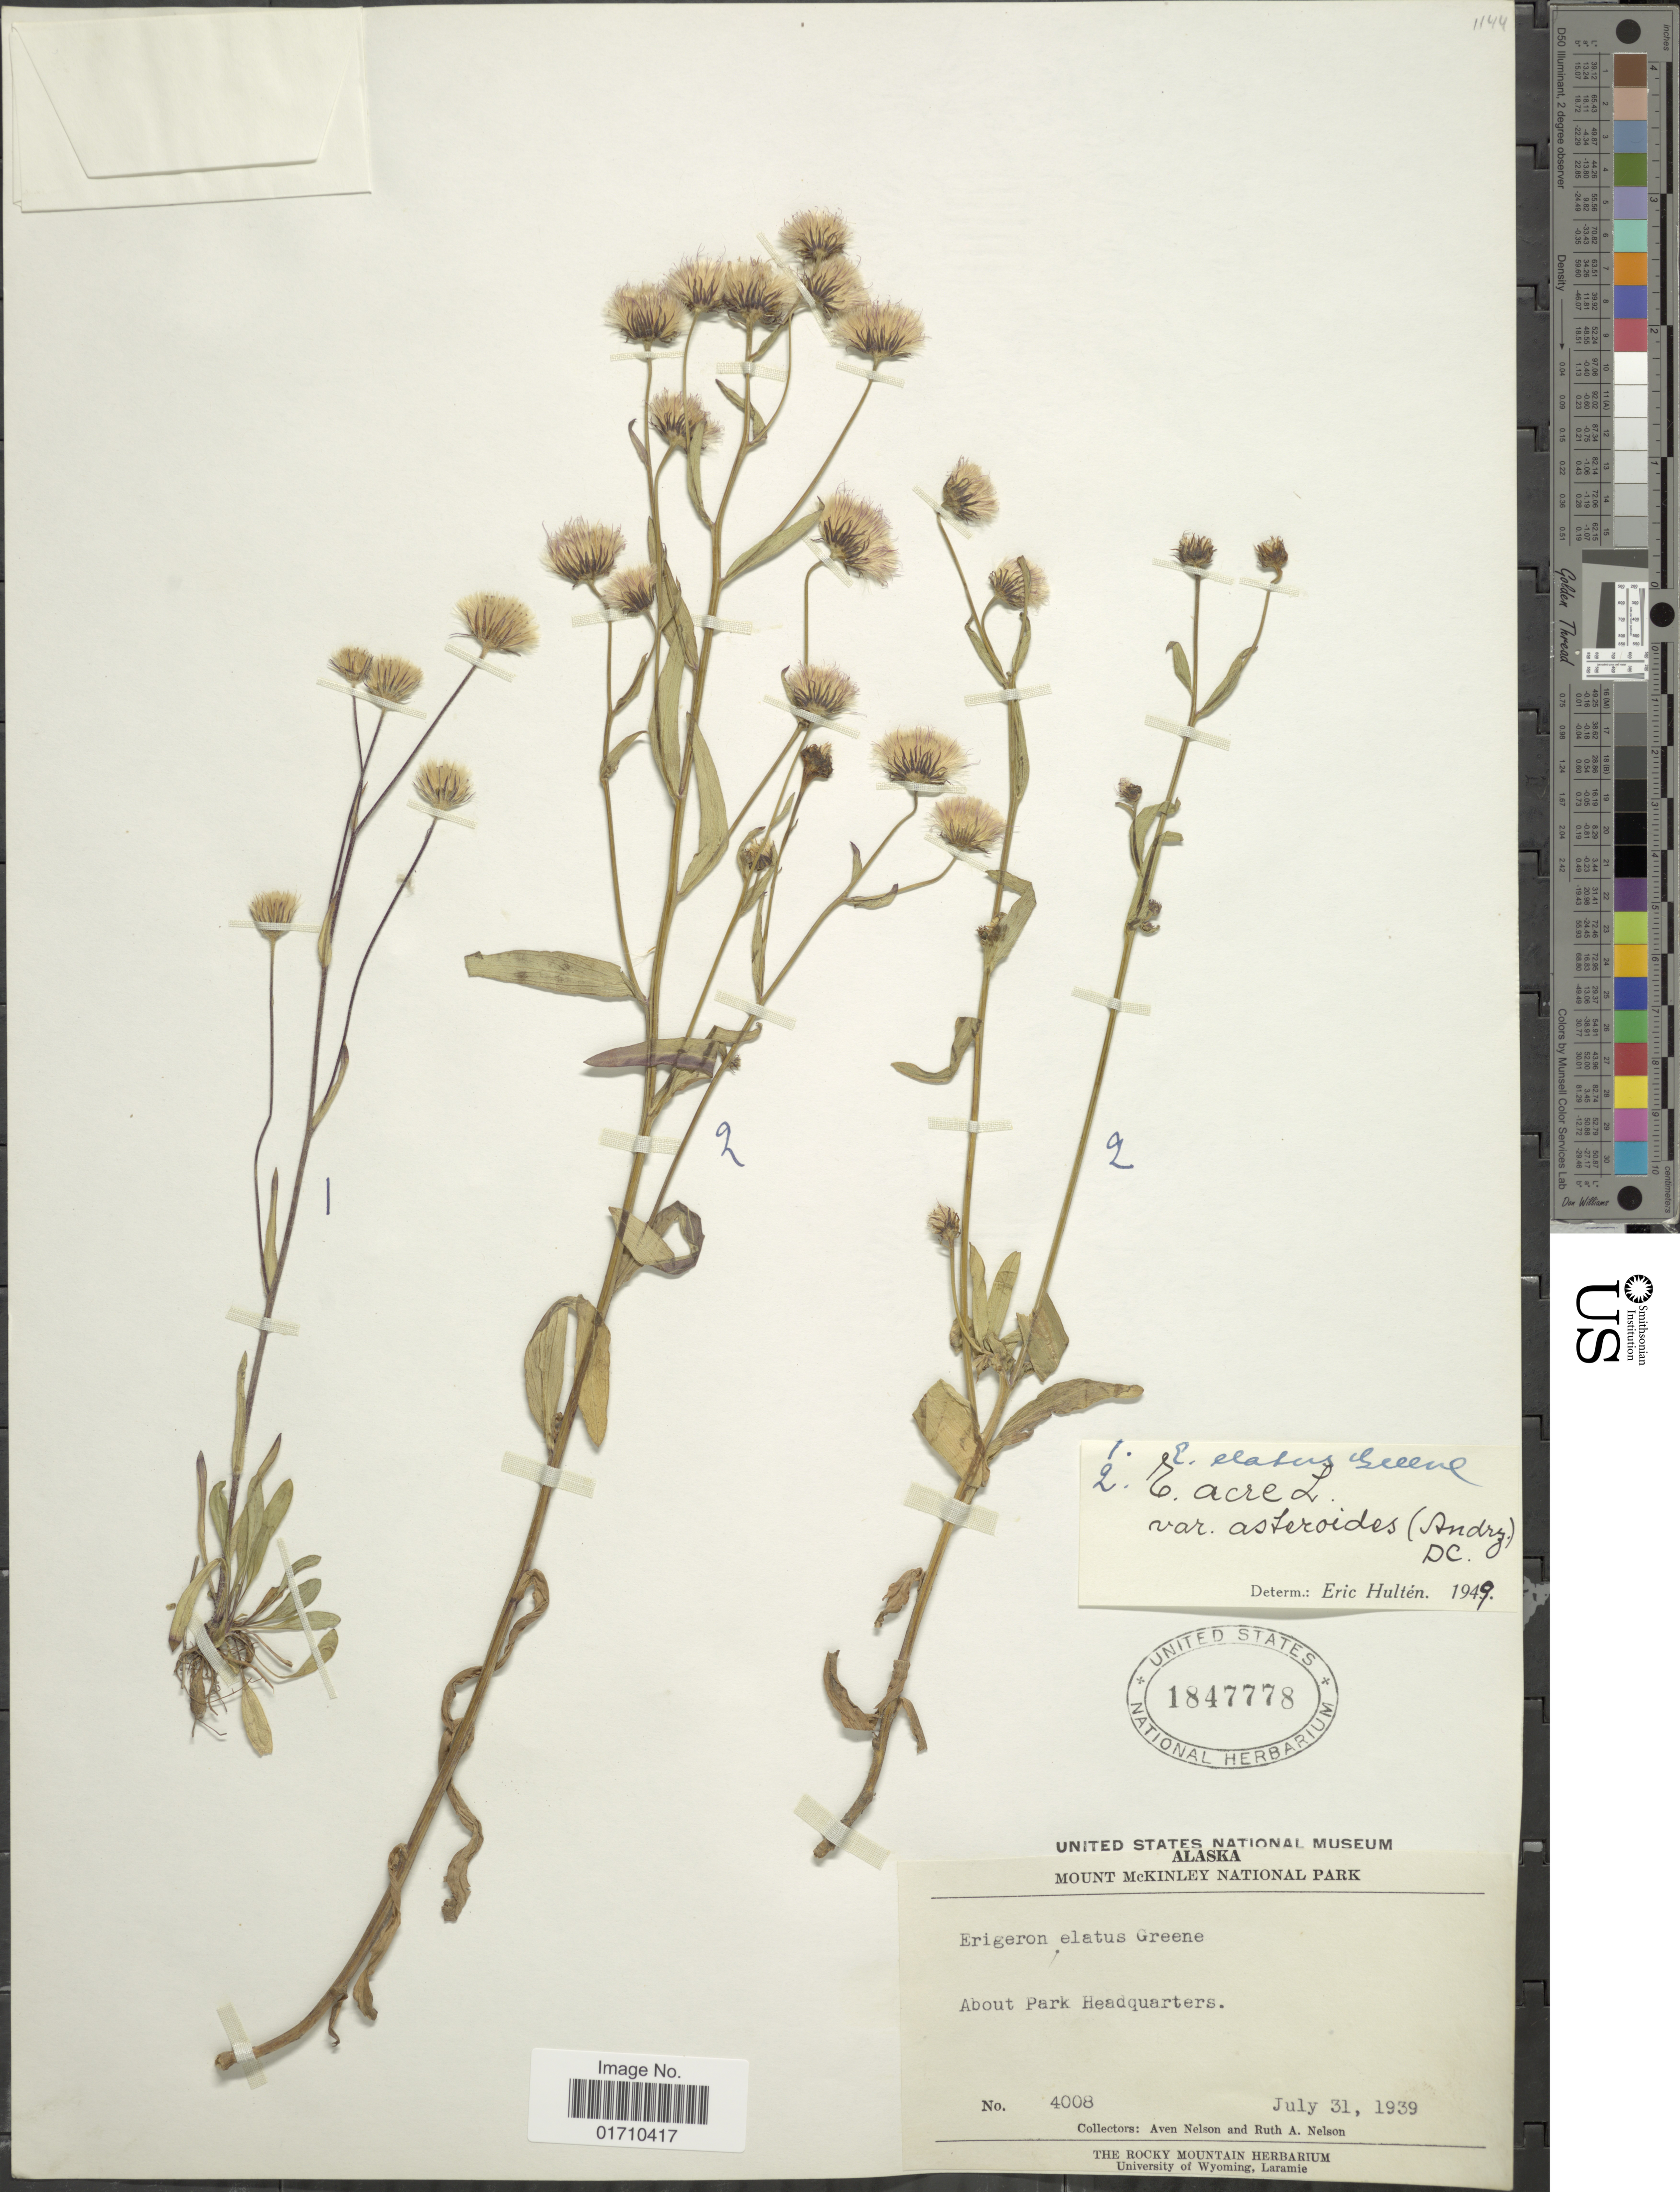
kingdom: Plantae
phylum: Tracheophyta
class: Magnoliopsida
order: Asterales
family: Asteraceae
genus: Erigeron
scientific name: Erigeron acris var. asteroides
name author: (Andrz.) DC.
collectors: A. Nelson & R. A. Nelson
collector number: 4008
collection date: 1939-07-31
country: United States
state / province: Alaska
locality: About Park Headquarters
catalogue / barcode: US 1847778